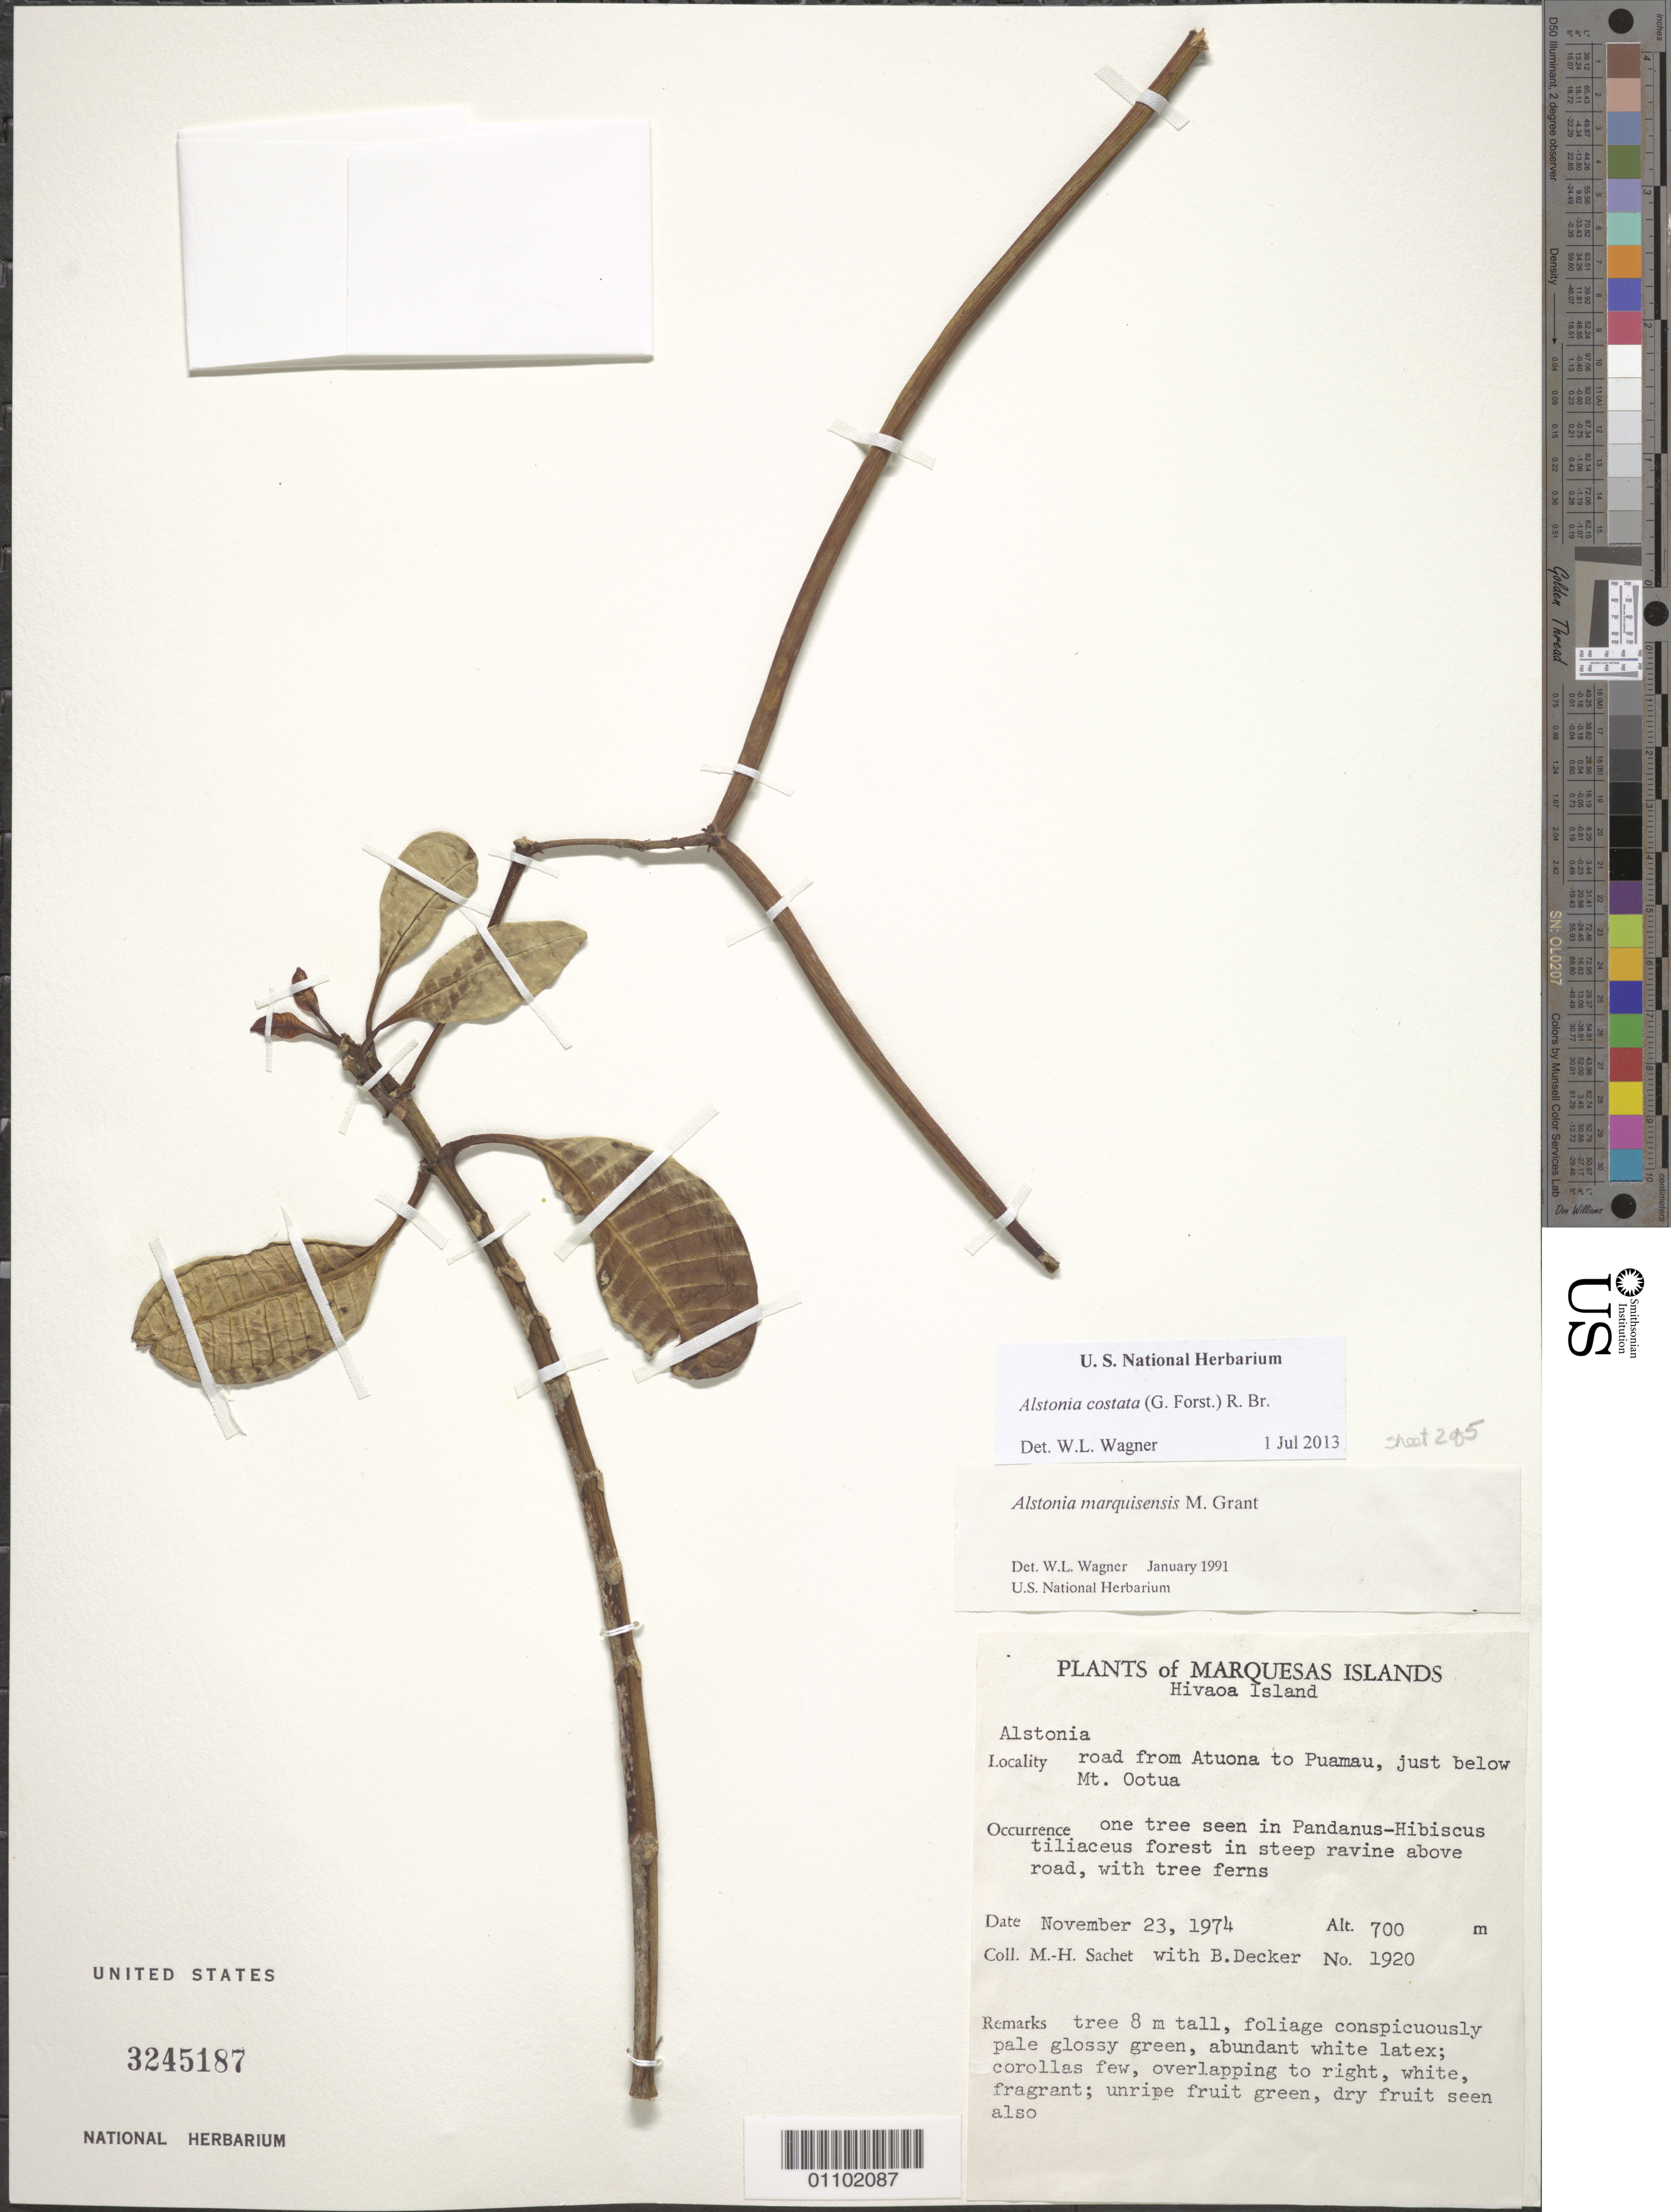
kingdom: Plantae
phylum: Tracheophyta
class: Magnoliopsida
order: Gentianales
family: Apocynaceae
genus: Alstonia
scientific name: Alstonia costata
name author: (G. Forst.) R. Br.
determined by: Lorence, David H., (PTBG), National Tropical Botanical Garden (UNITED STATES)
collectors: M.-H. Sachet & B. G. Decker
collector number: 1920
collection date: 1974-11-23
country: French Polynesia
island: Hiva Oa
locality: road from Atuona to Puamau, just below Mt. Ootua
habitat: One tree seen in Pandanus-Hibiscus tiliaceus forest in steep ravine above road, with tree ferns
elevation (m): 700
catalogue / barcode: US 3245187